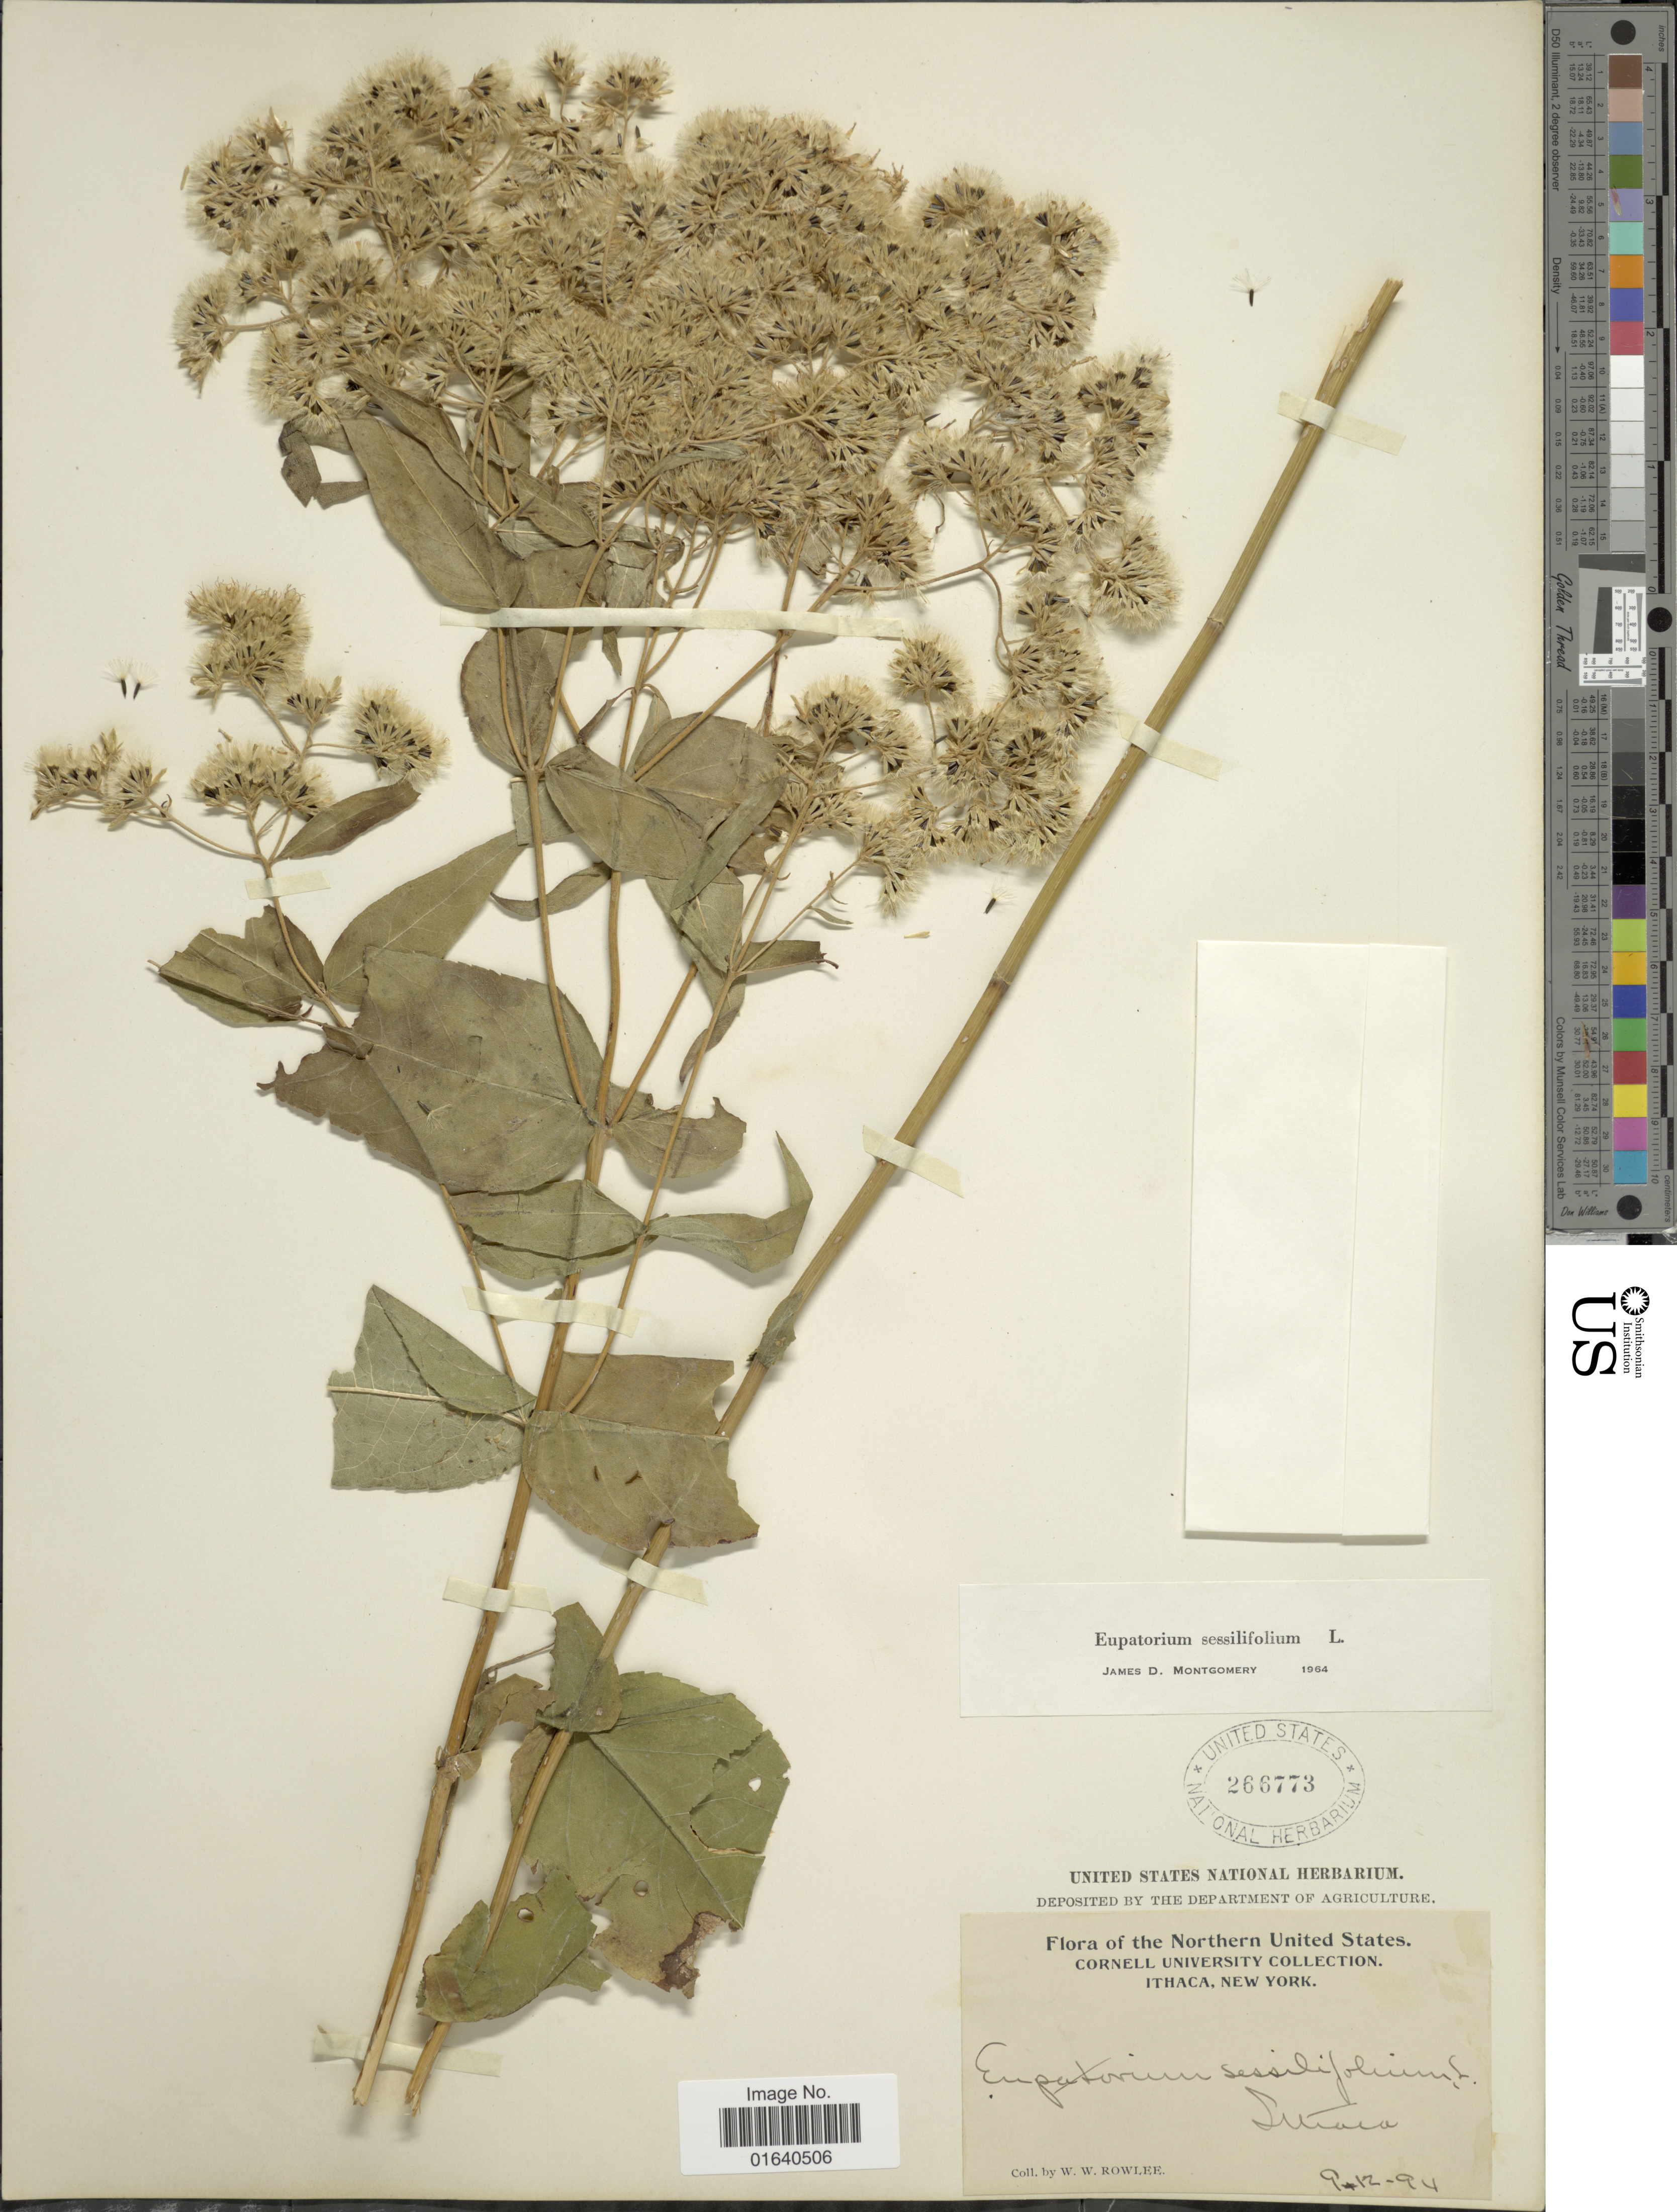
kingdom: Plantae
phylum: Tracheophyta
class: Magnoliopsida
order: Asterales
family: Asteraceae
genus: Eupatorium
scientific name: Eupatorium sessilifolium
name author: L.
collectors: W. W. Rowlee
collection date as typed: Transcribed d/m/y: 12/9/94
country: United States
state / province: New York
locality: Ithaca.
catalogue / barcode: US 266773